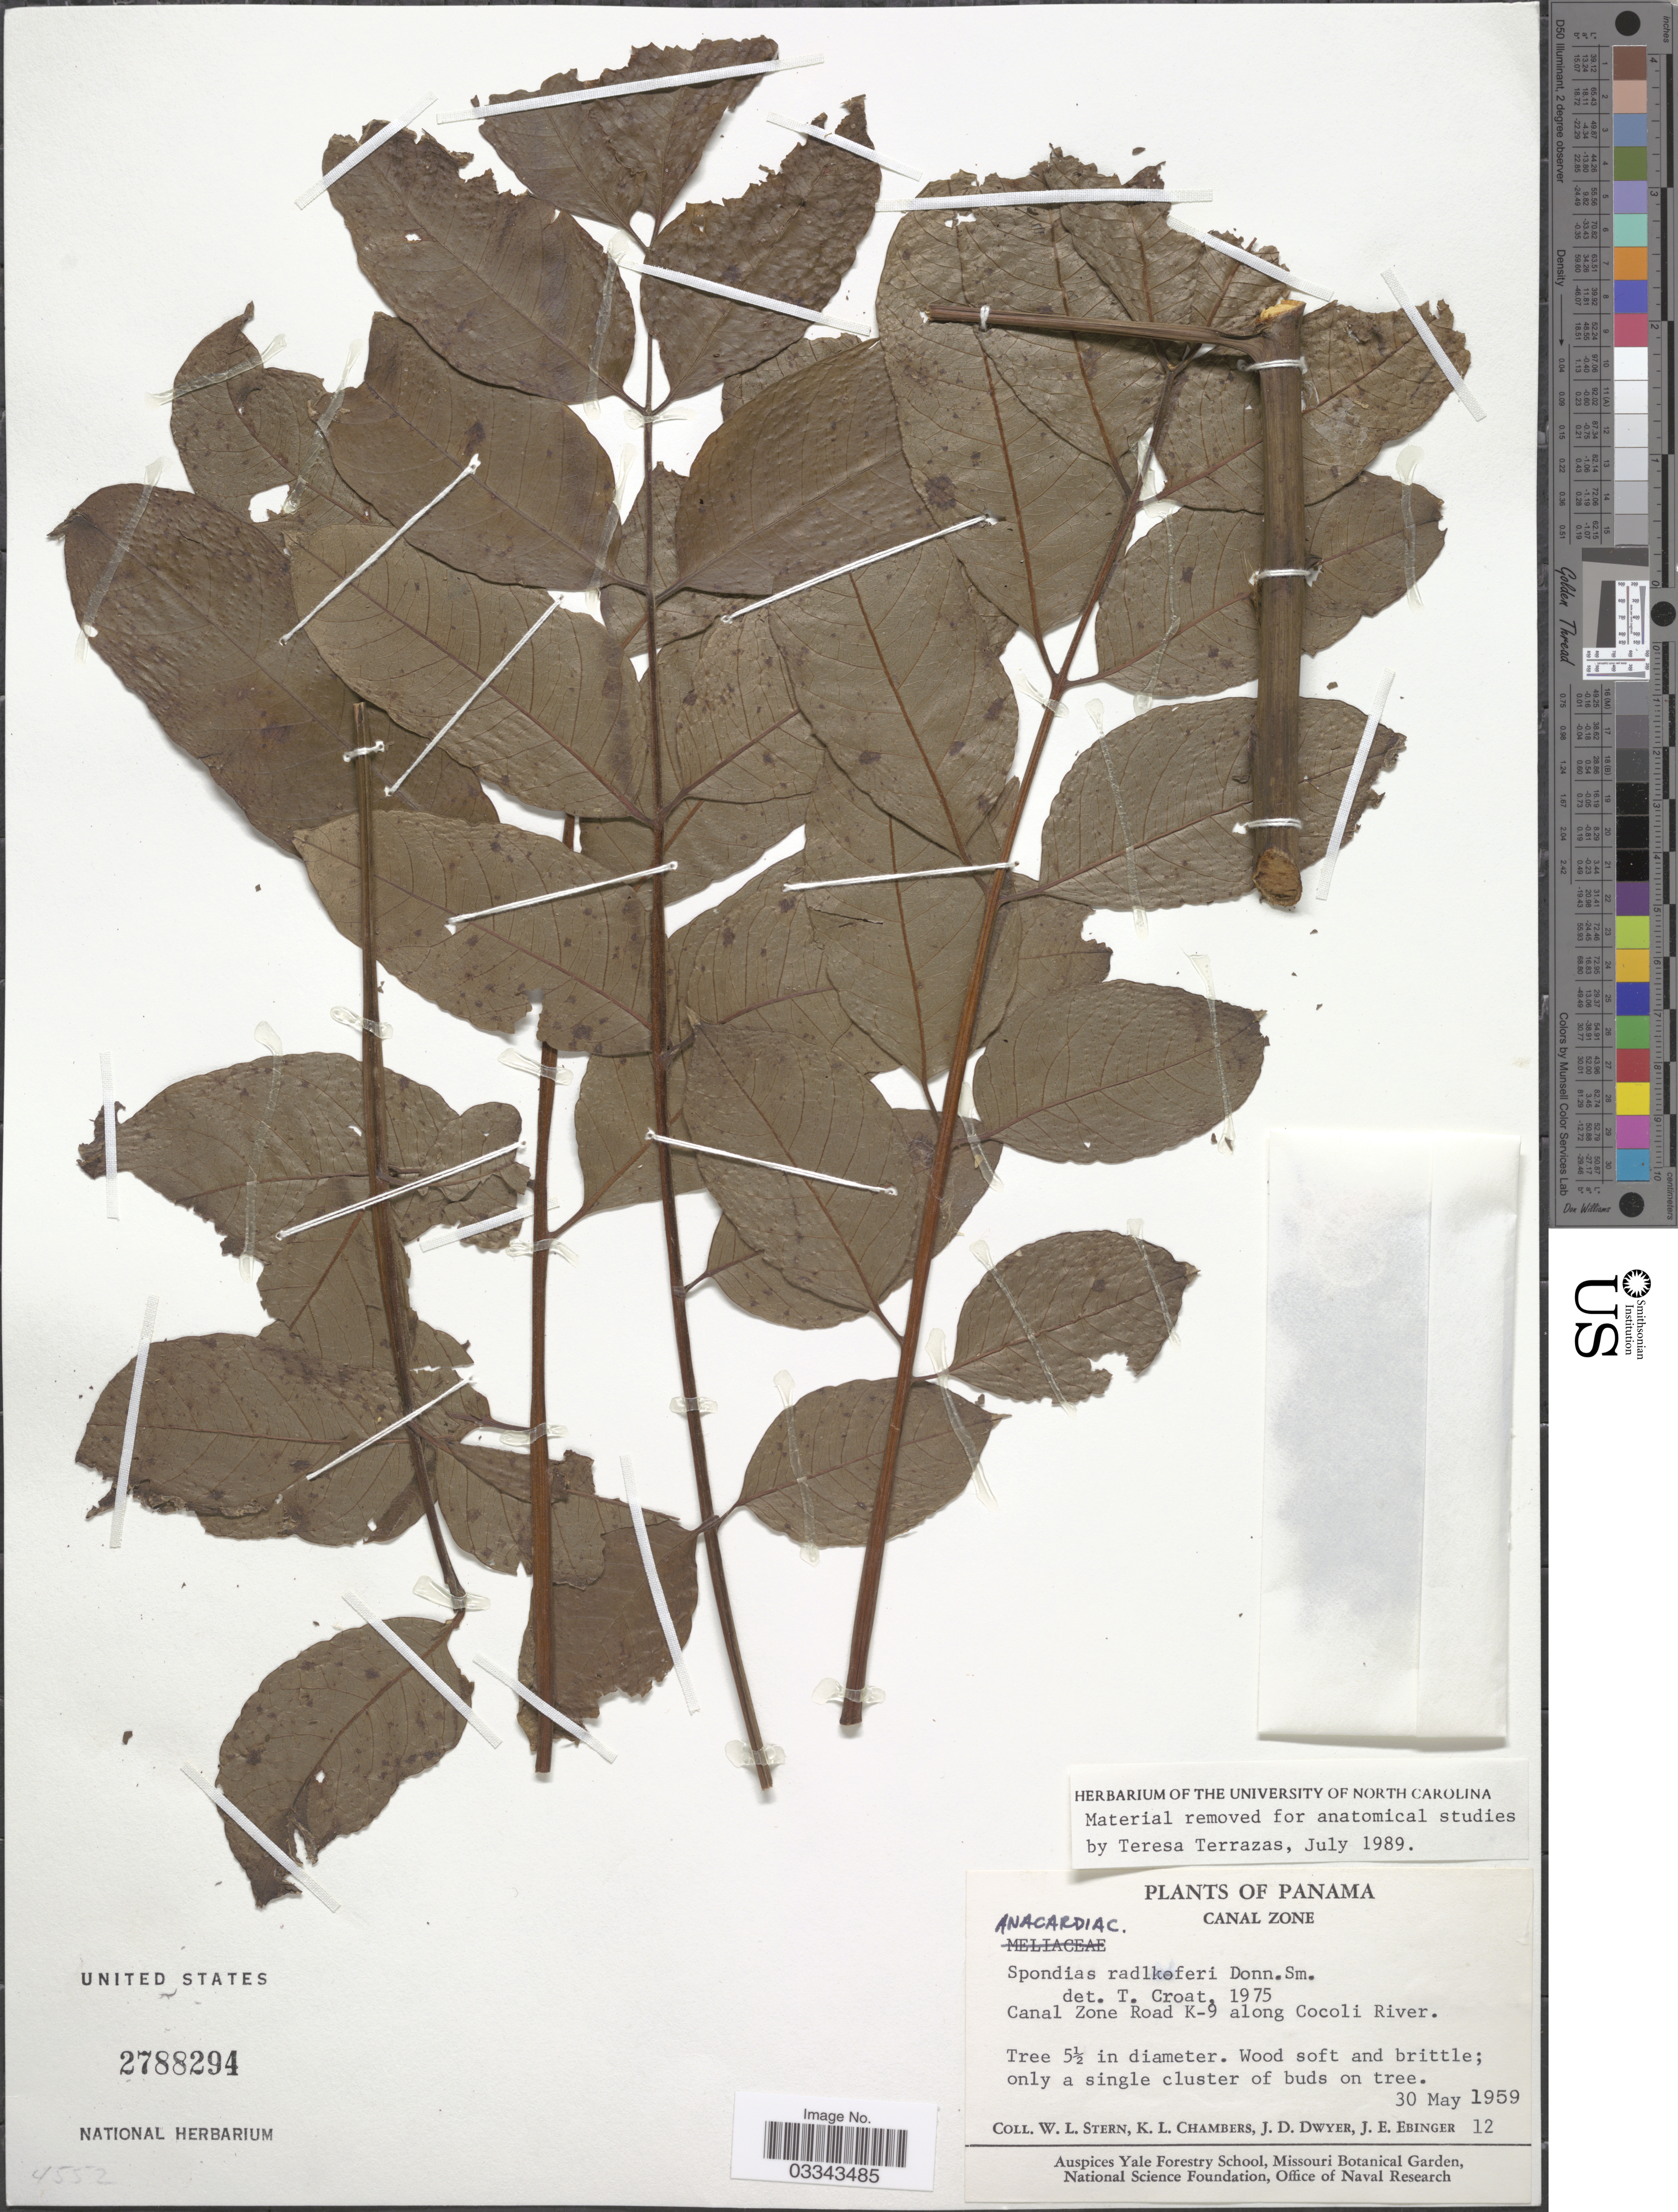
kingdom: Plantae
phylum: Tracheophyta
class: Magnoliopsida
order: Sapindales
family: Anacardiaceae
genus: Spondias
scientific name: Spondias radlkoferi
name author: Donn. Sm.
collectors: W. L. Stern, K. Chambers, J. D. Dwyer & J. Ebinger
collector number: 12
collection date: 1959-05-30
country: Panama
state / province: Panamá Oeste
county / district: Canal Zone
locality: Canal Zone Road K-9 along Cocoli River.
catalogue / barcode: US 2788294